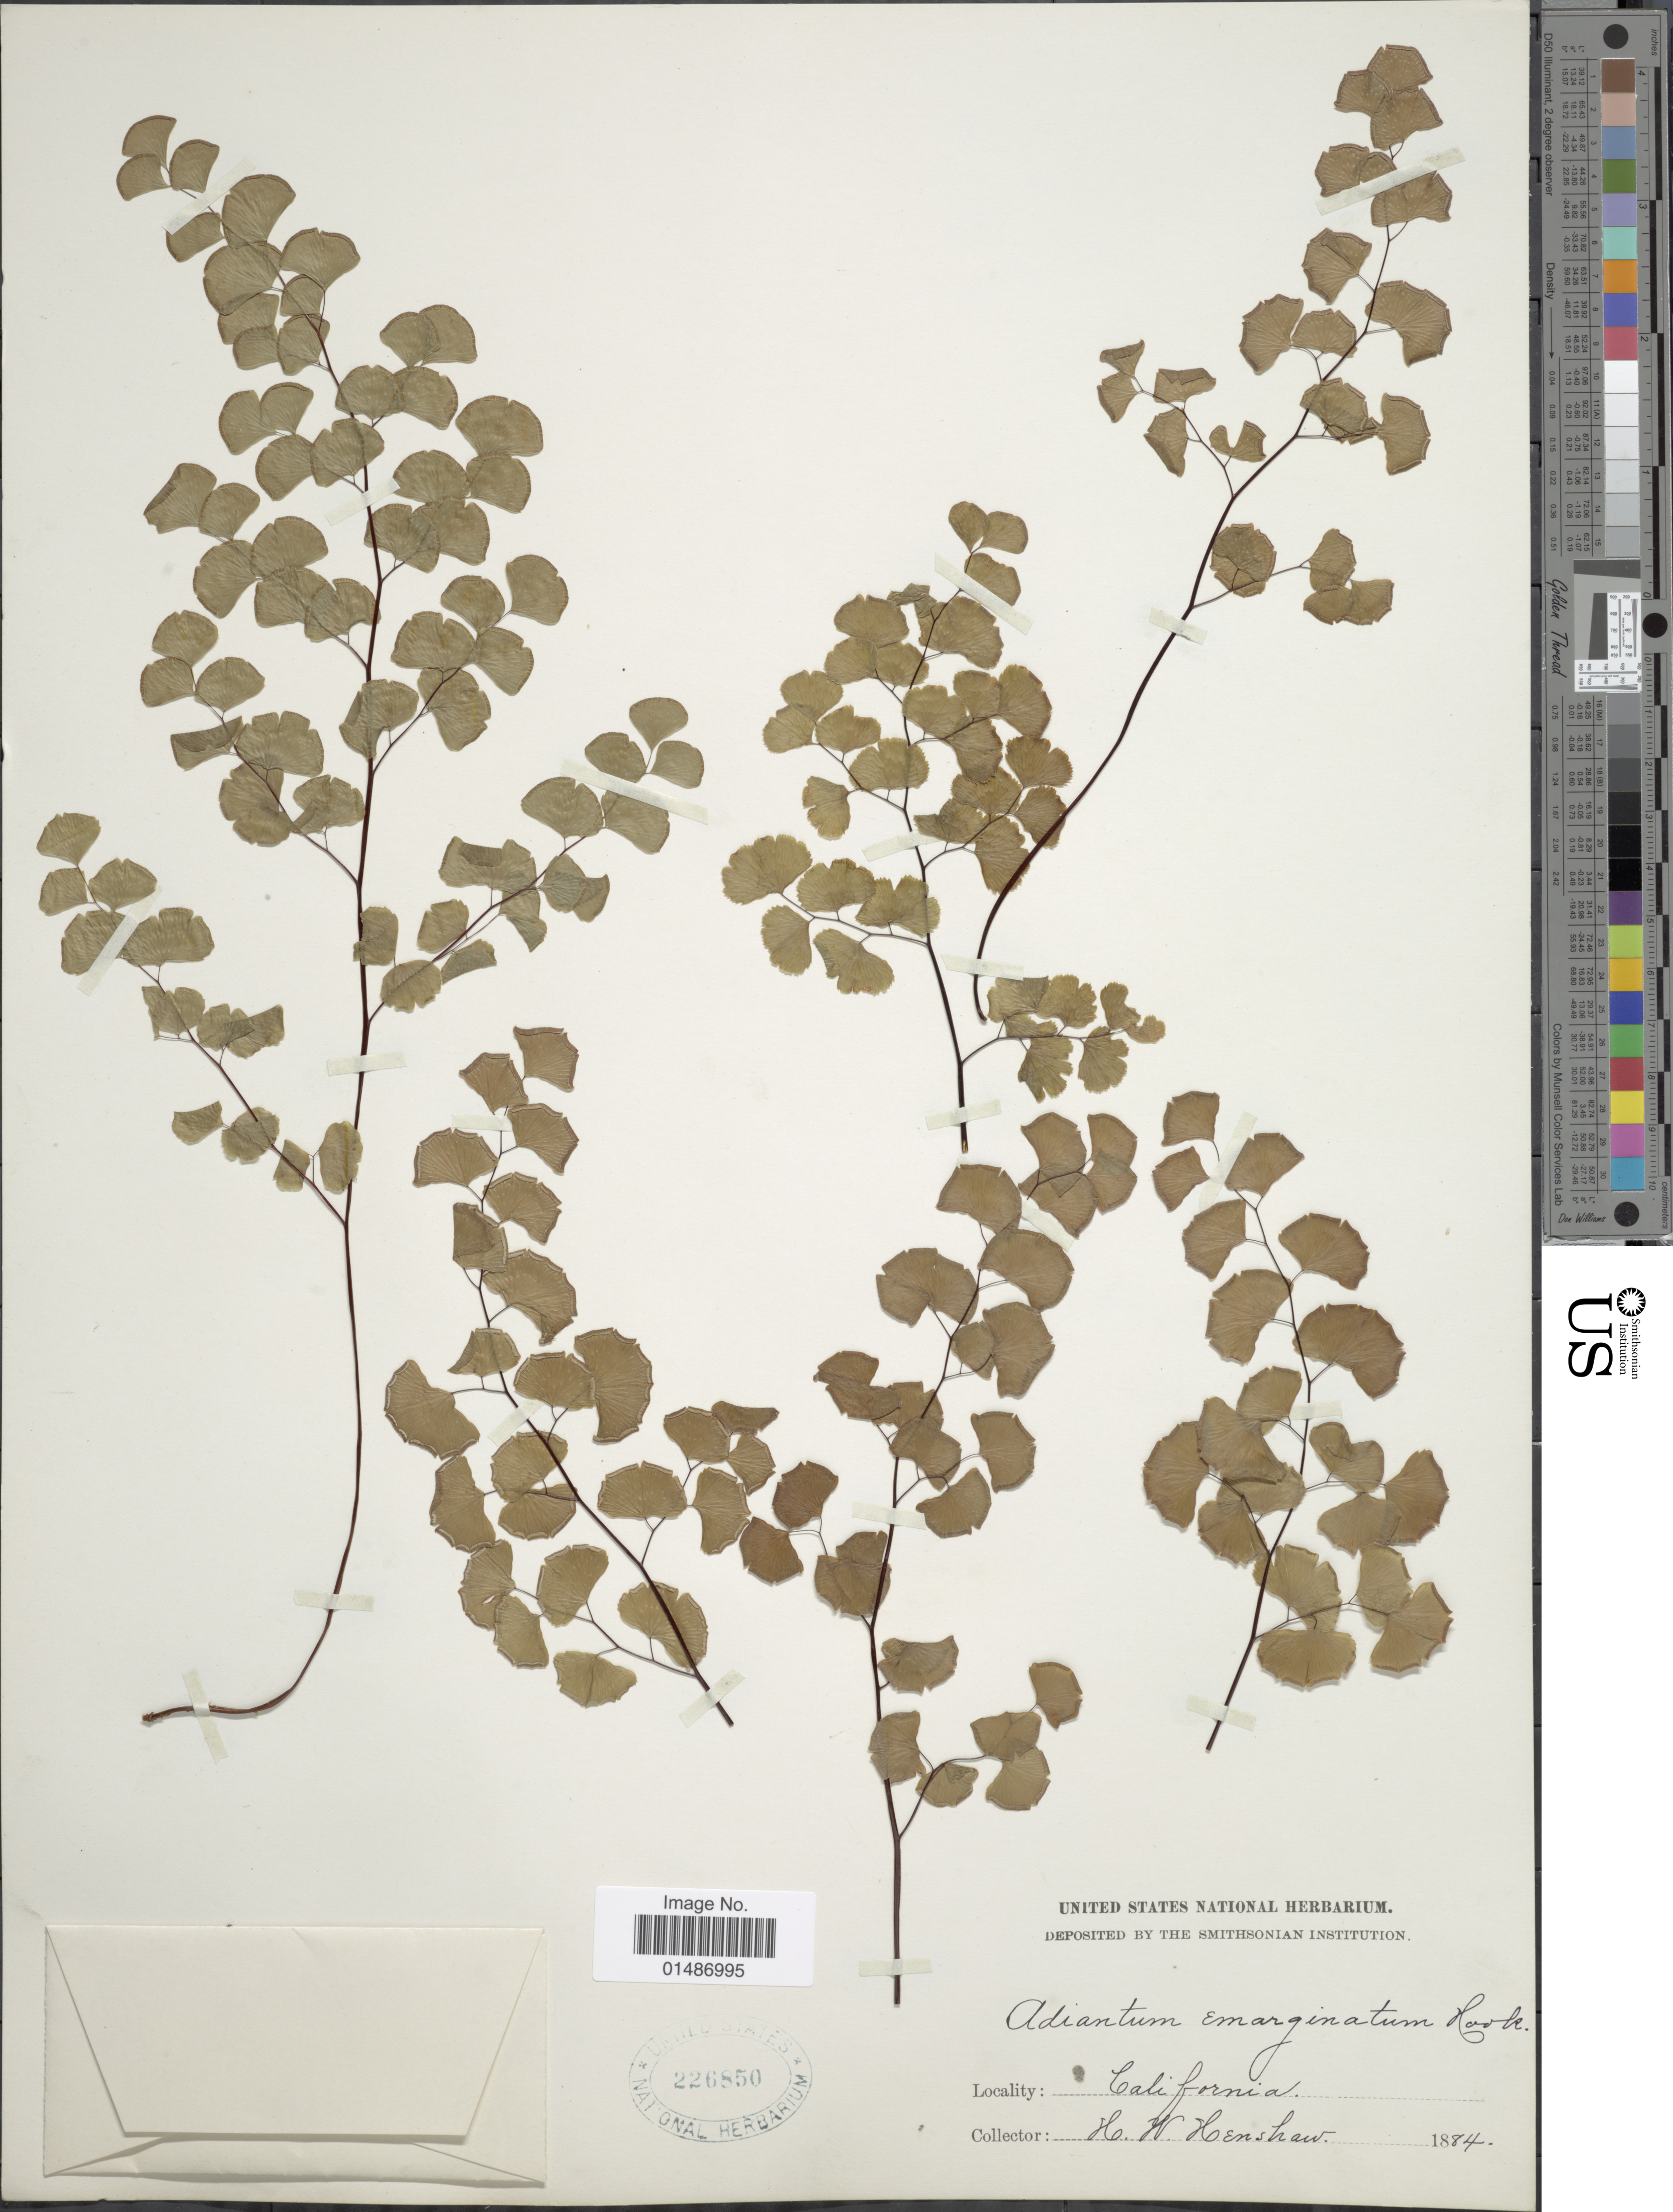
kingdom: Plantae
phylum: Tracheophyta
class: Polypodiopsida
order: Polypodiales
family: Pteridaceae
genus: Adiantum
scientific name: Adiantum jordanii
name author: C.H. Mull.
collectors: H. Henshaw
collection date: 1884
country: United States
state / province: California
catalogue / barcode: US 226850